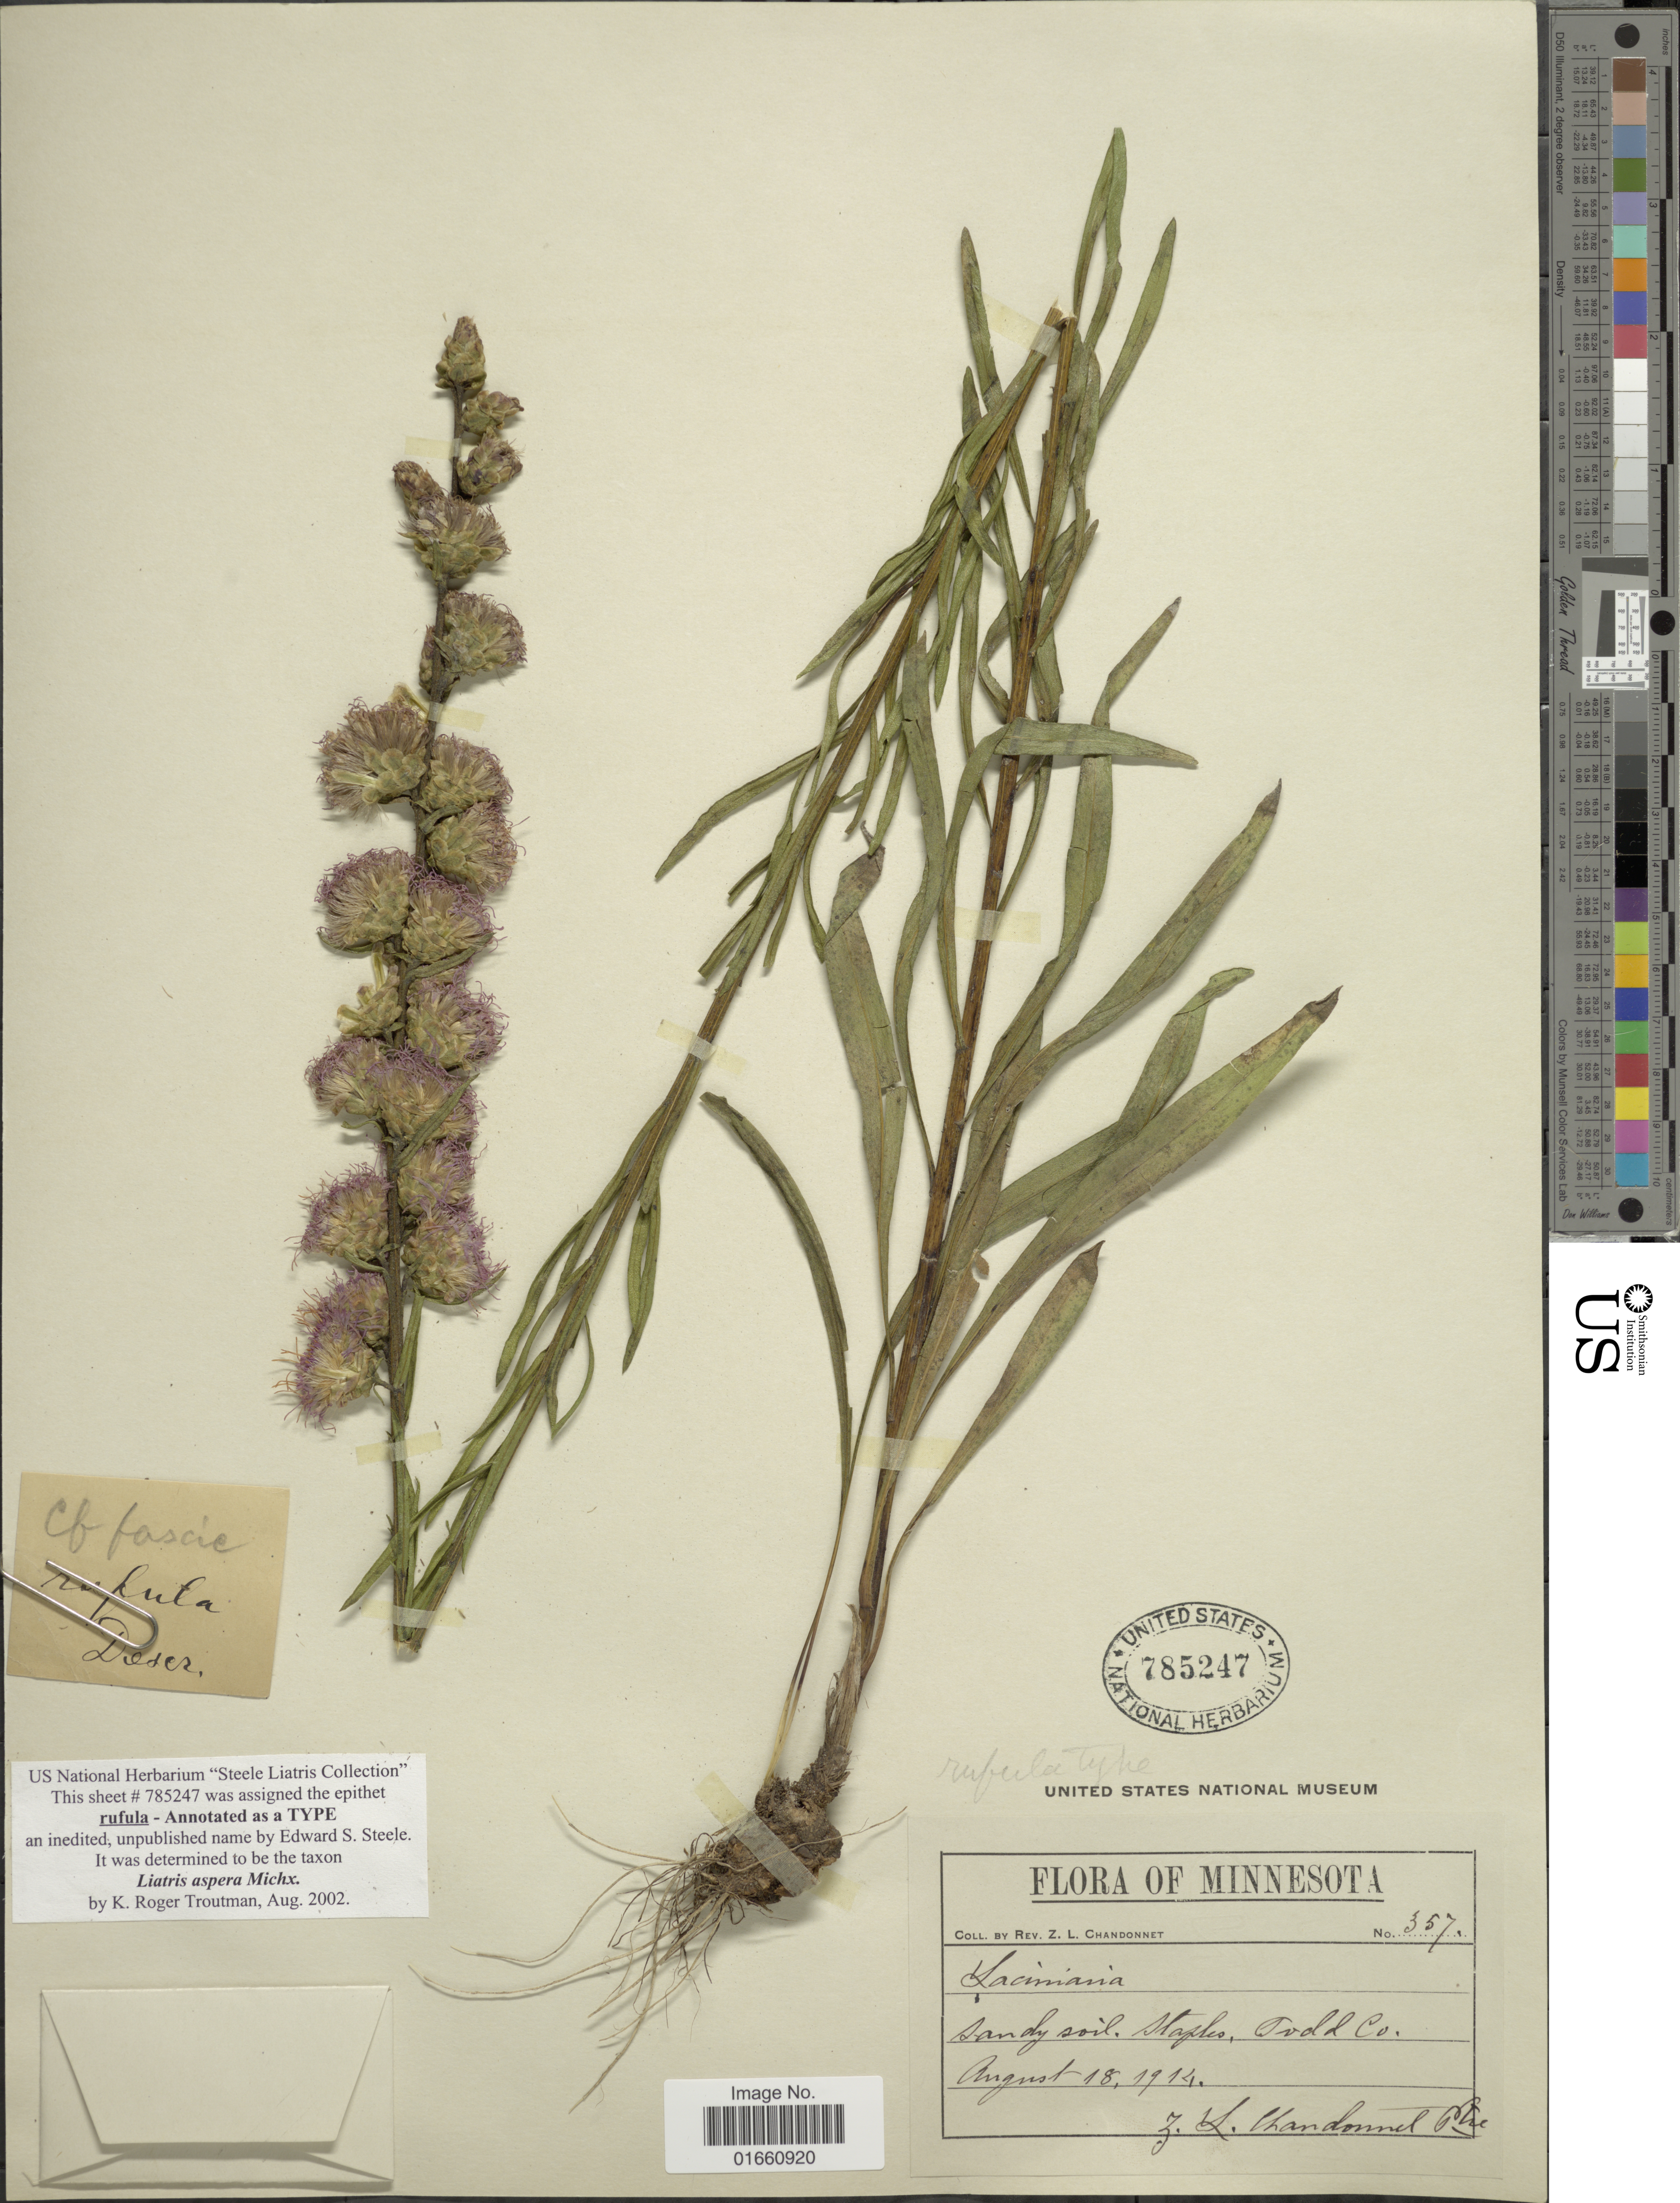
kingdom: Plantae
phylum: Tracheophyta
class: Magnoliopsida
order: Asterales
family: Asteraceae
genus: Liatris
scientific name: Liatris aspera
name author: Michx.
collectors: Z. Chandonnet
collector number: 357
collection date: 1914-08-18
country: United States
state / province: Minnesota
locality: Staples, Todd Co.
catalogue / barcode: US 785247